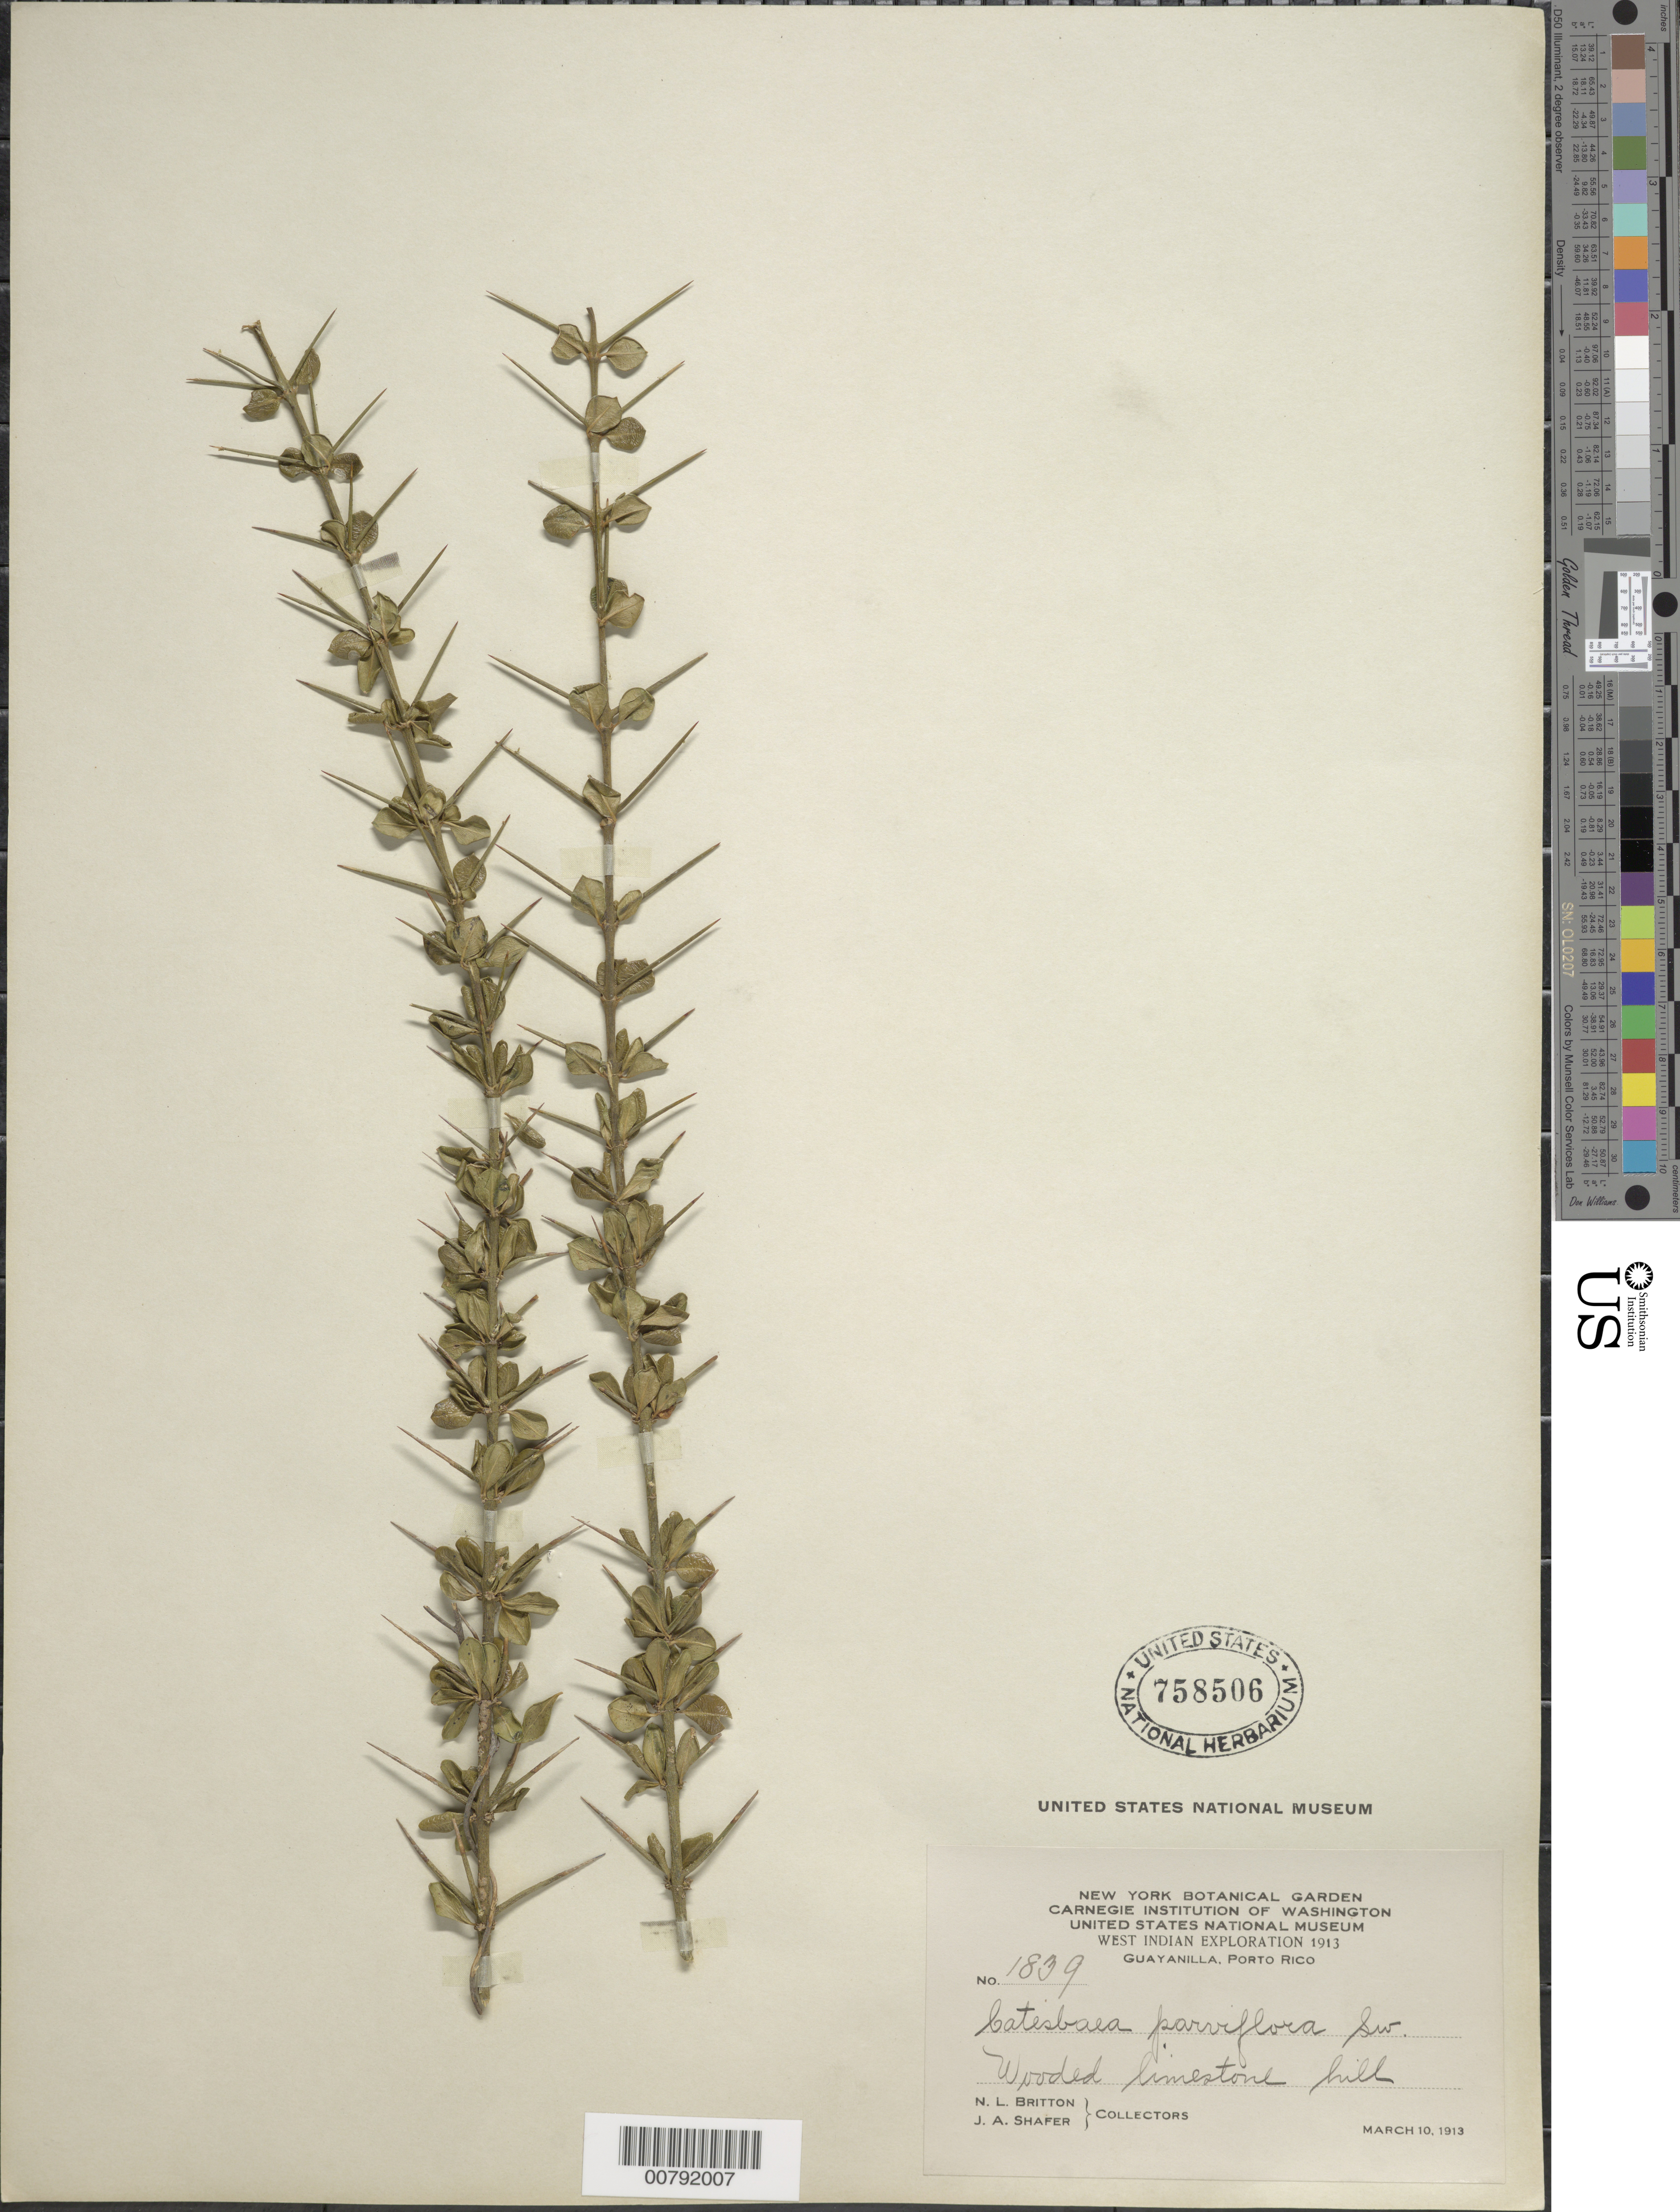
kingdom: Plantae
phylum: Tracheophyta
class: Magnoliopsida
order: Gentianales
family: Rubiaceae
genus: Catesbaea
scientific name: Catesbaea parviflora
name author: Sw.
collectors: N. Britton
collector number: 1839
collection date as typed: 10 Mar 1913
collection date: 1913-03-10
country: Puerto Rico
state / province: Guayanilla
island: Puerto Rico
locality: Guayanilla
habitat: Wooded limestone hill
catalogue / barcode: US 758506